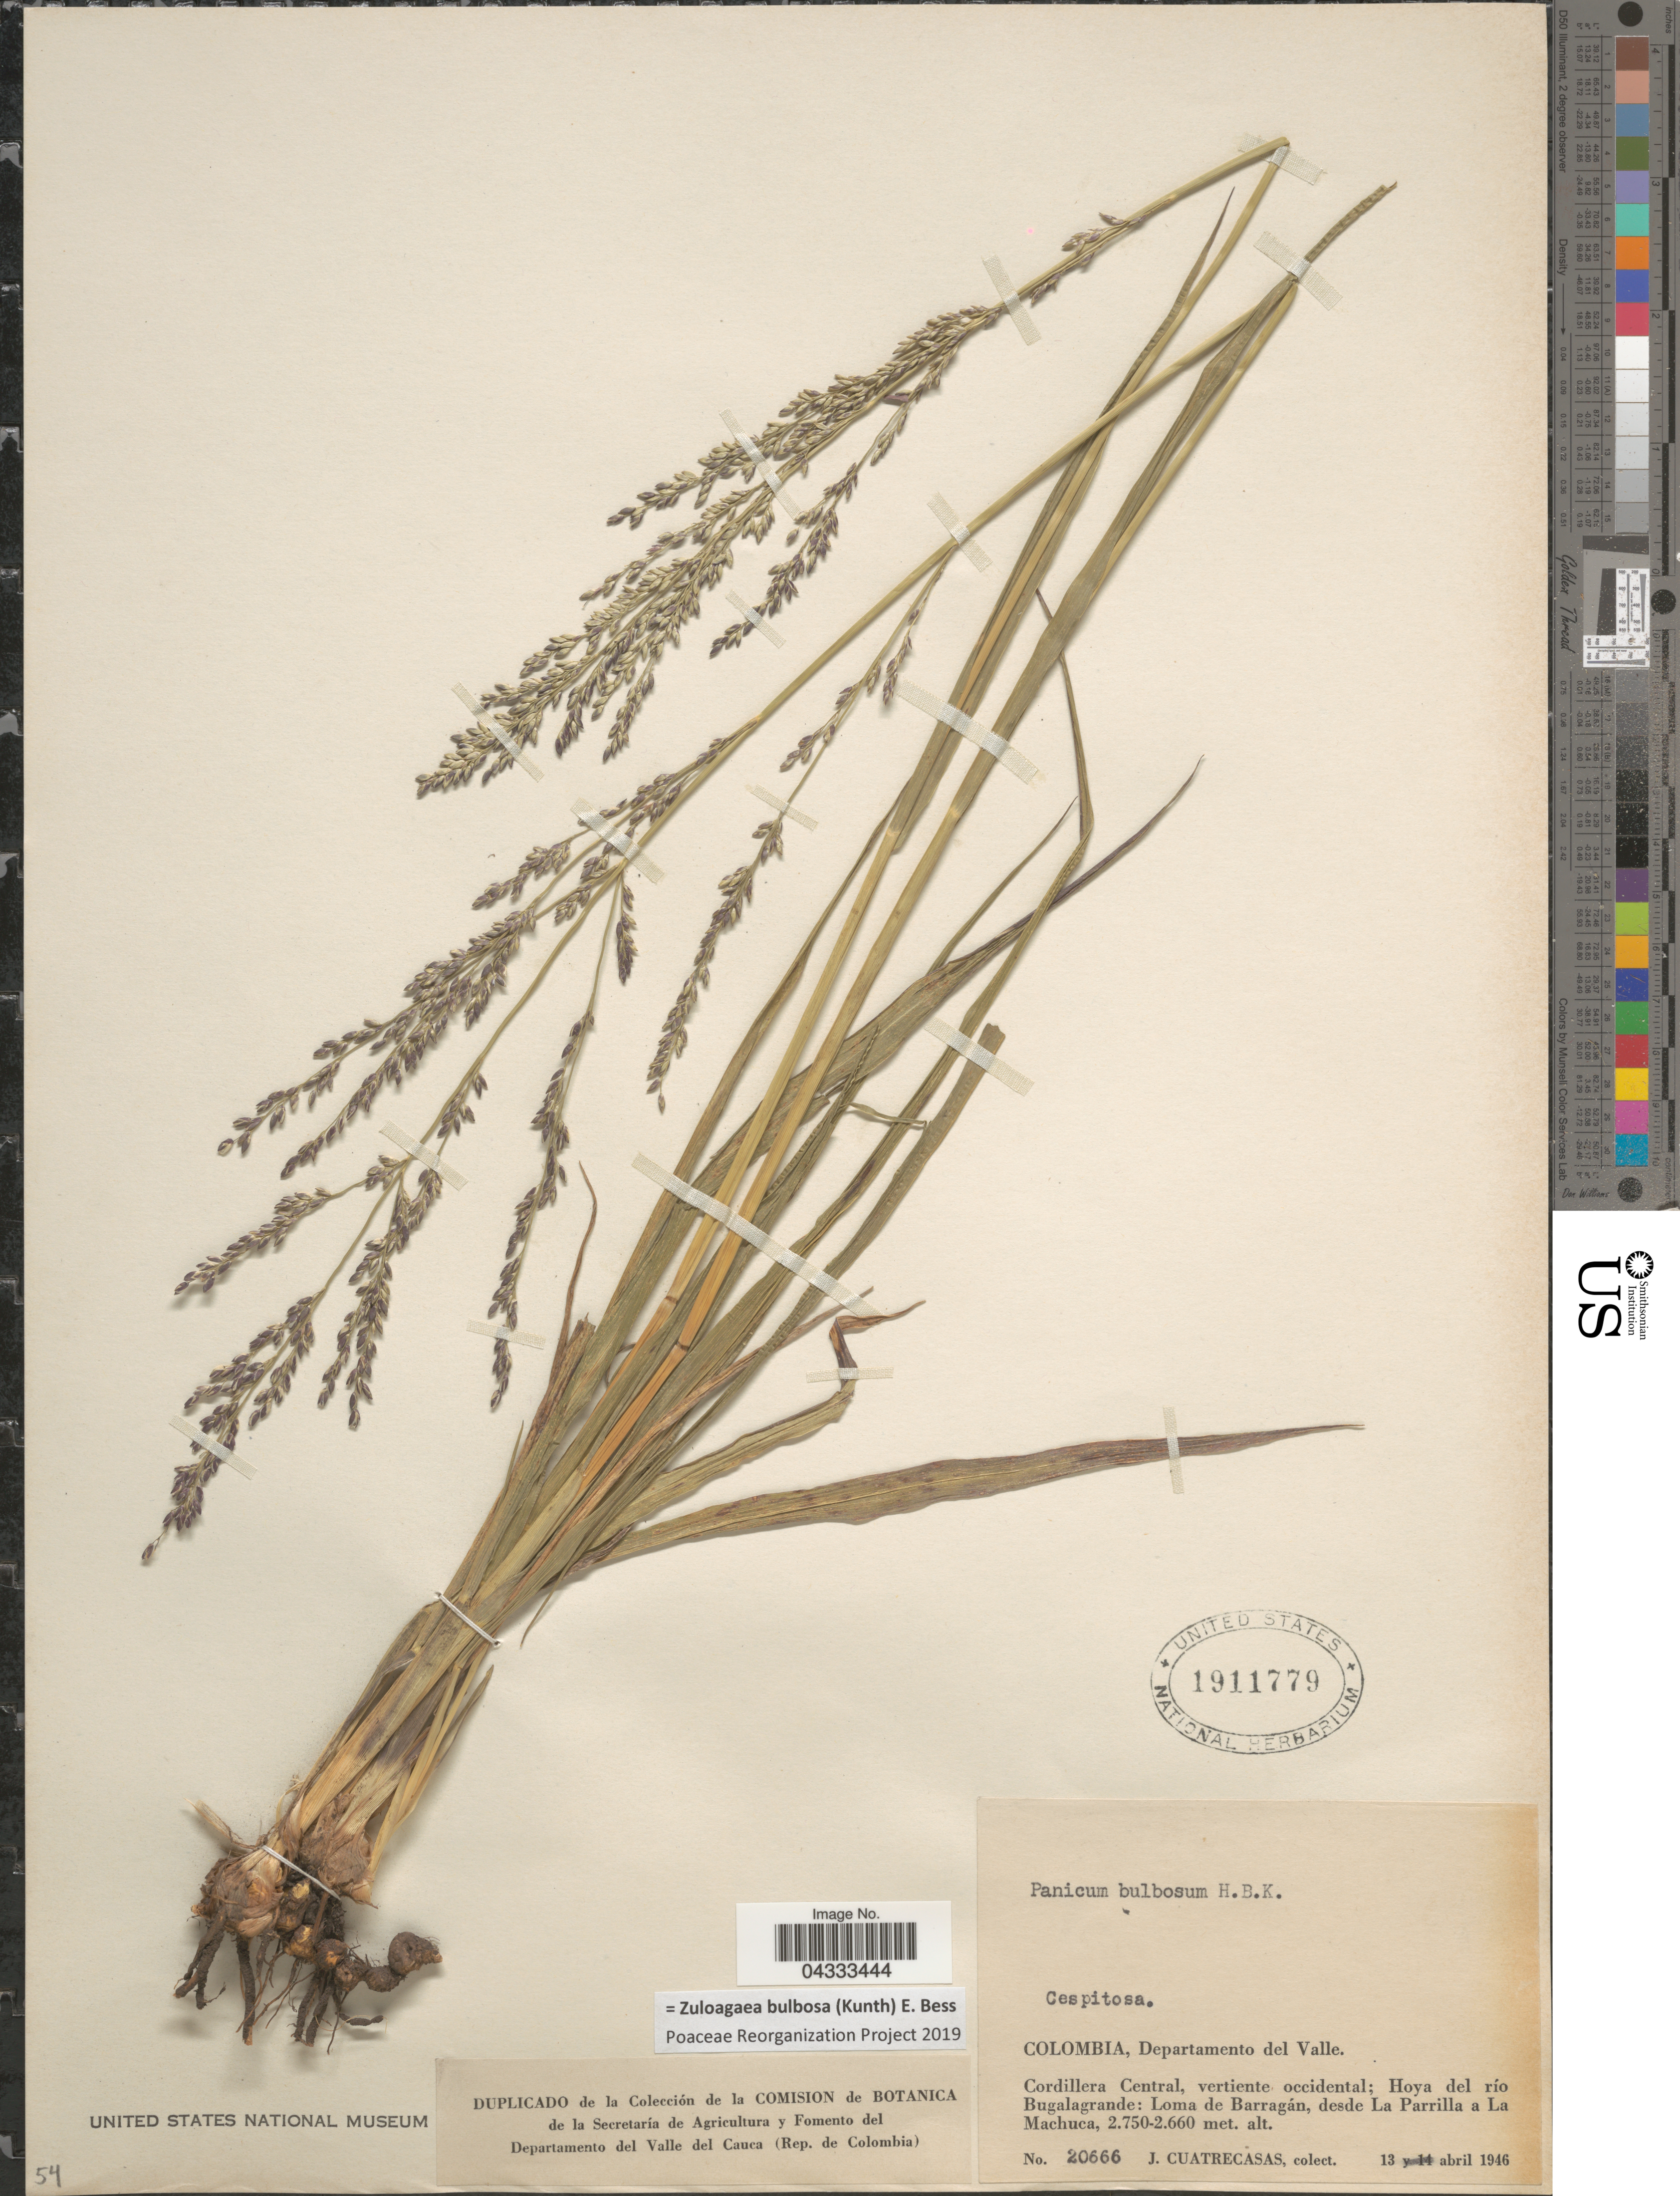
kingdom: Plantae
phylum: Tracheophyta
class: Liliopsida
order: Poales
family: Poaceae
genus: Zuloagaea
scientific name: Zuloagaea bulbosa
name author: (Kunth) E. Bess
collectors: J. Cuatrecasas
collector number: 20666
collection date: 1946-04-13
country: Colombia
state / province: Valle del Cauca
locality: Departamento del Valle. Cordillera Central, vertiente occidental; Hoya del río Bugalagrande: Loma de Barragán, desde La Parrilla a La Machuca.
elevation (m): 2660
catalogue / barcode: US 1911779